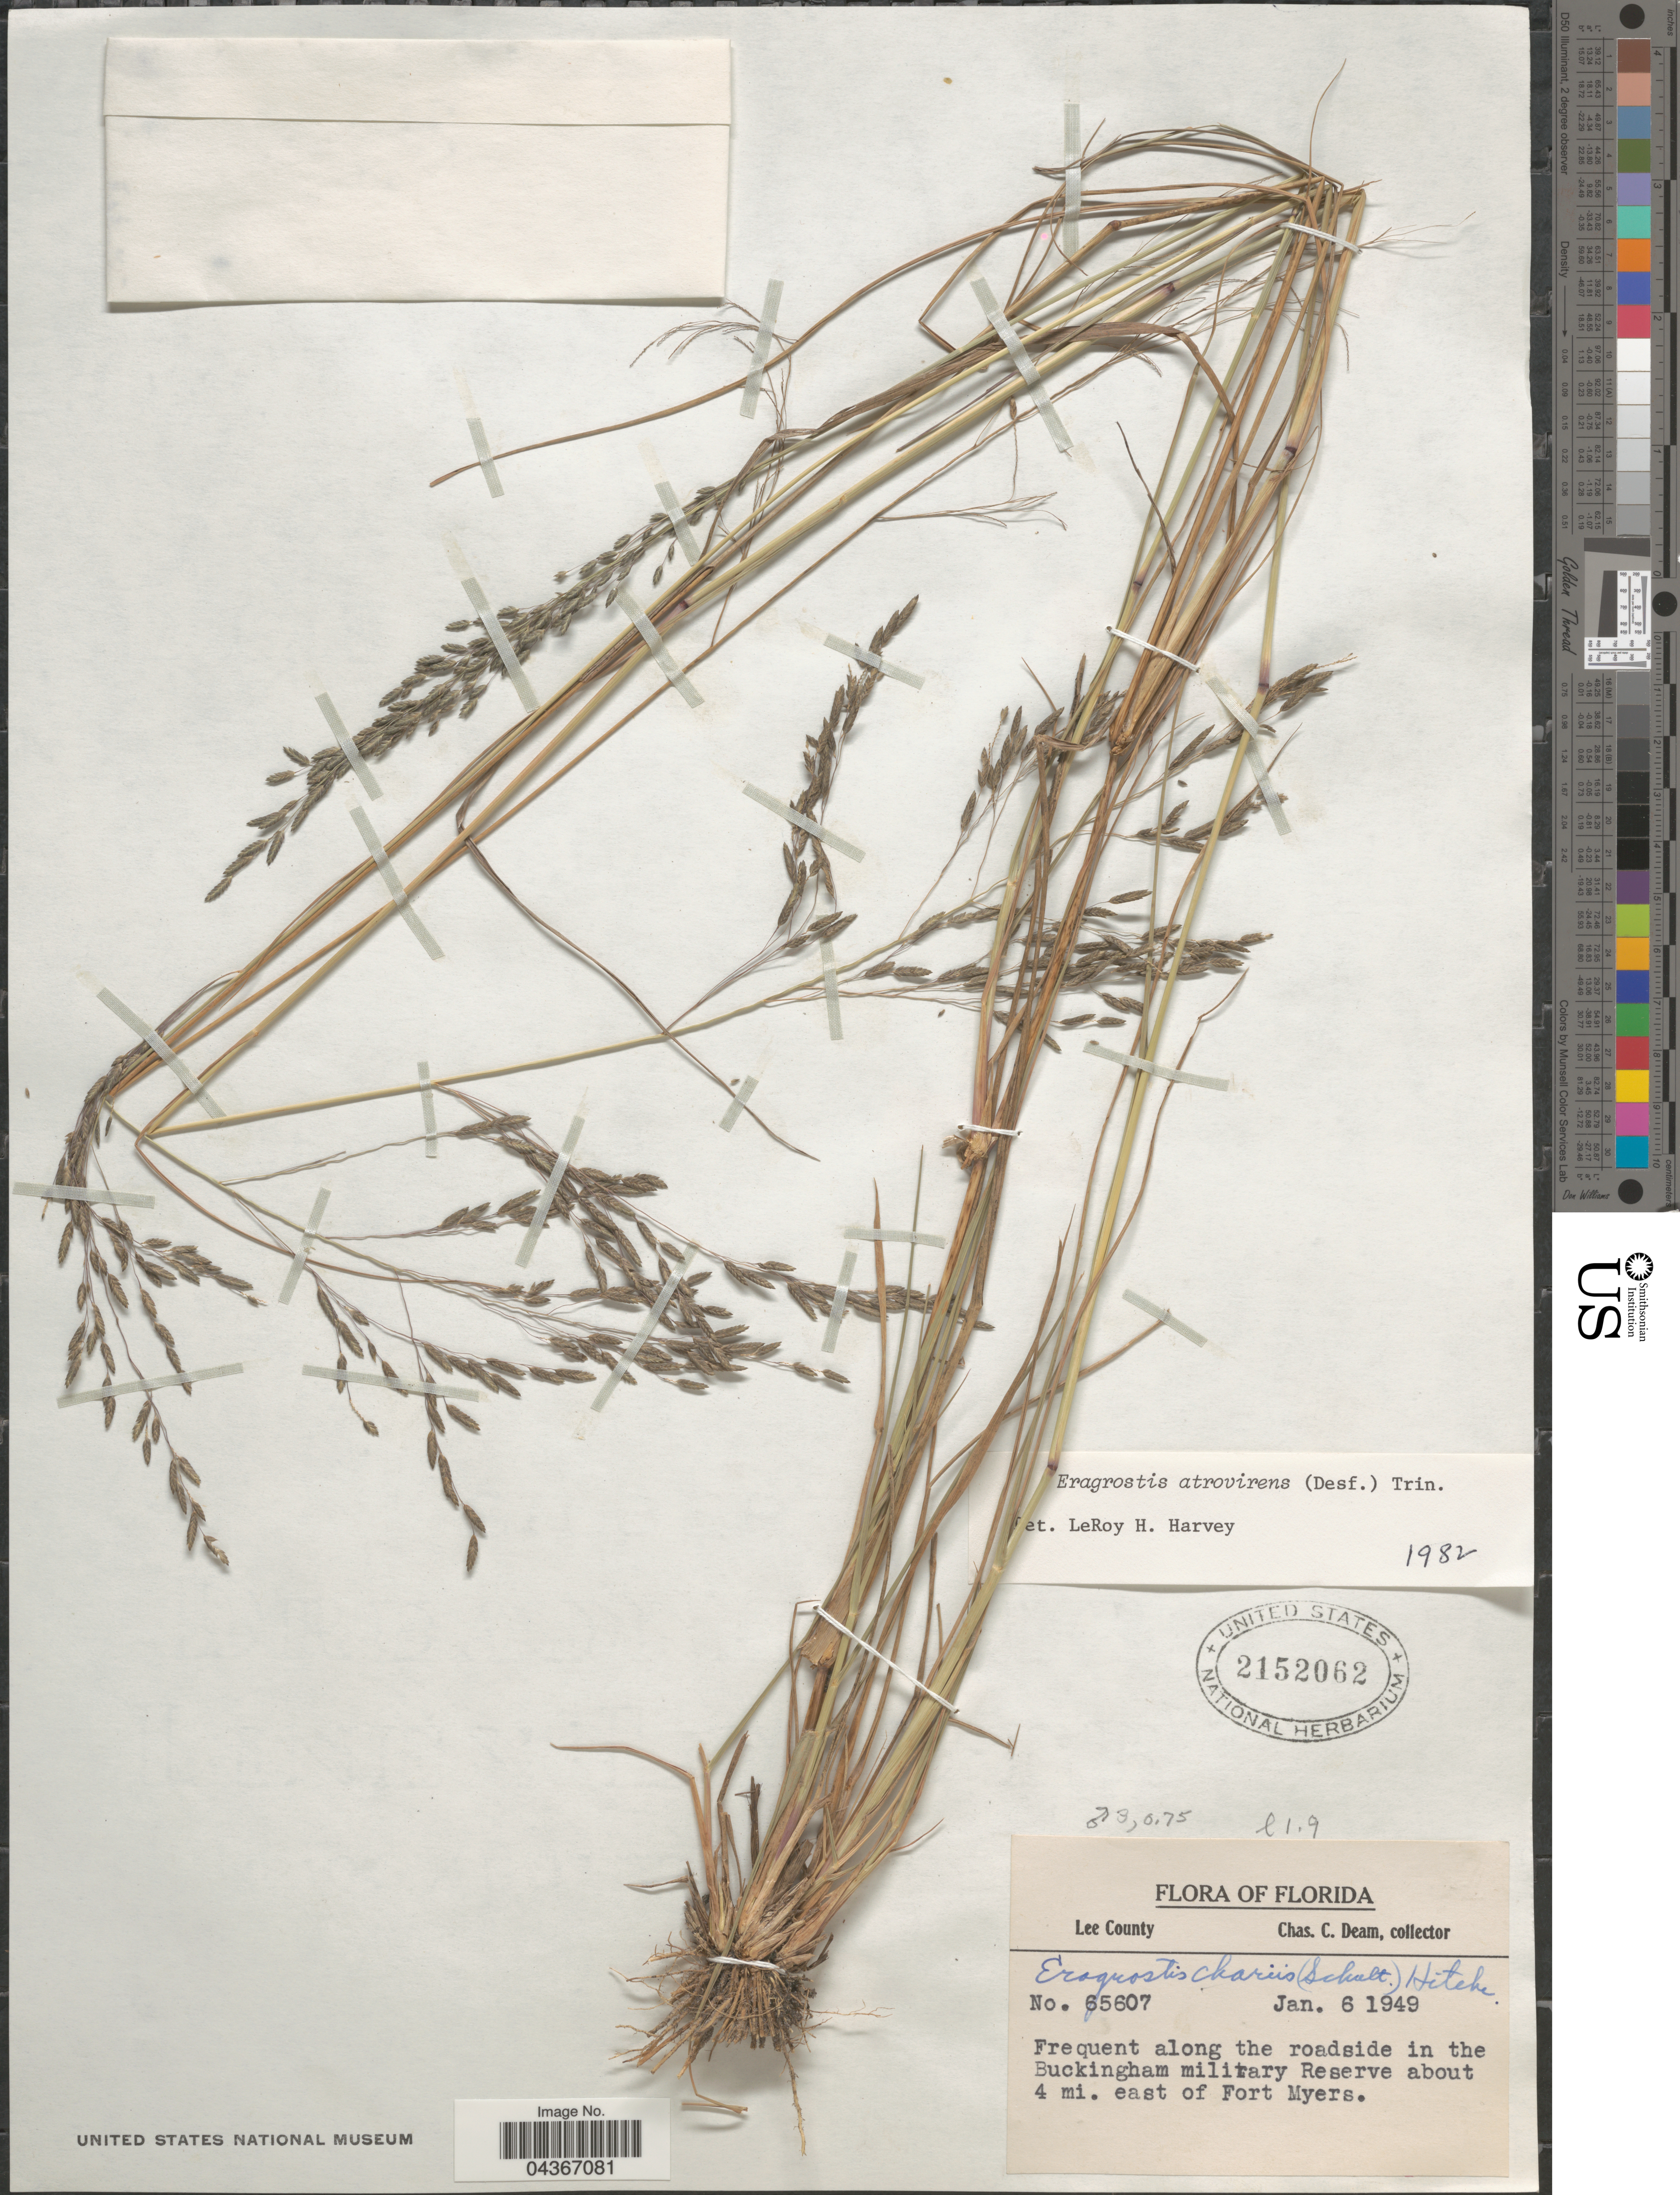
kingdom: Plantae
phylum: Tracheophyta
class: Liliopsida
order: Poales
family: Poaceae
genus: Eragrostis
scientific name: Eragrostis atrovirens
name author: Lange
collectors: C. C. Deam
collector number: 65607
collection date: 1949-01-06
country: United States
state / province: Florida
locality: Lee County. Frequent along the roadside in the Buckingham military Reserve about 4 mi. east of Fort Myers.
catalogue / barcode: US 2152062